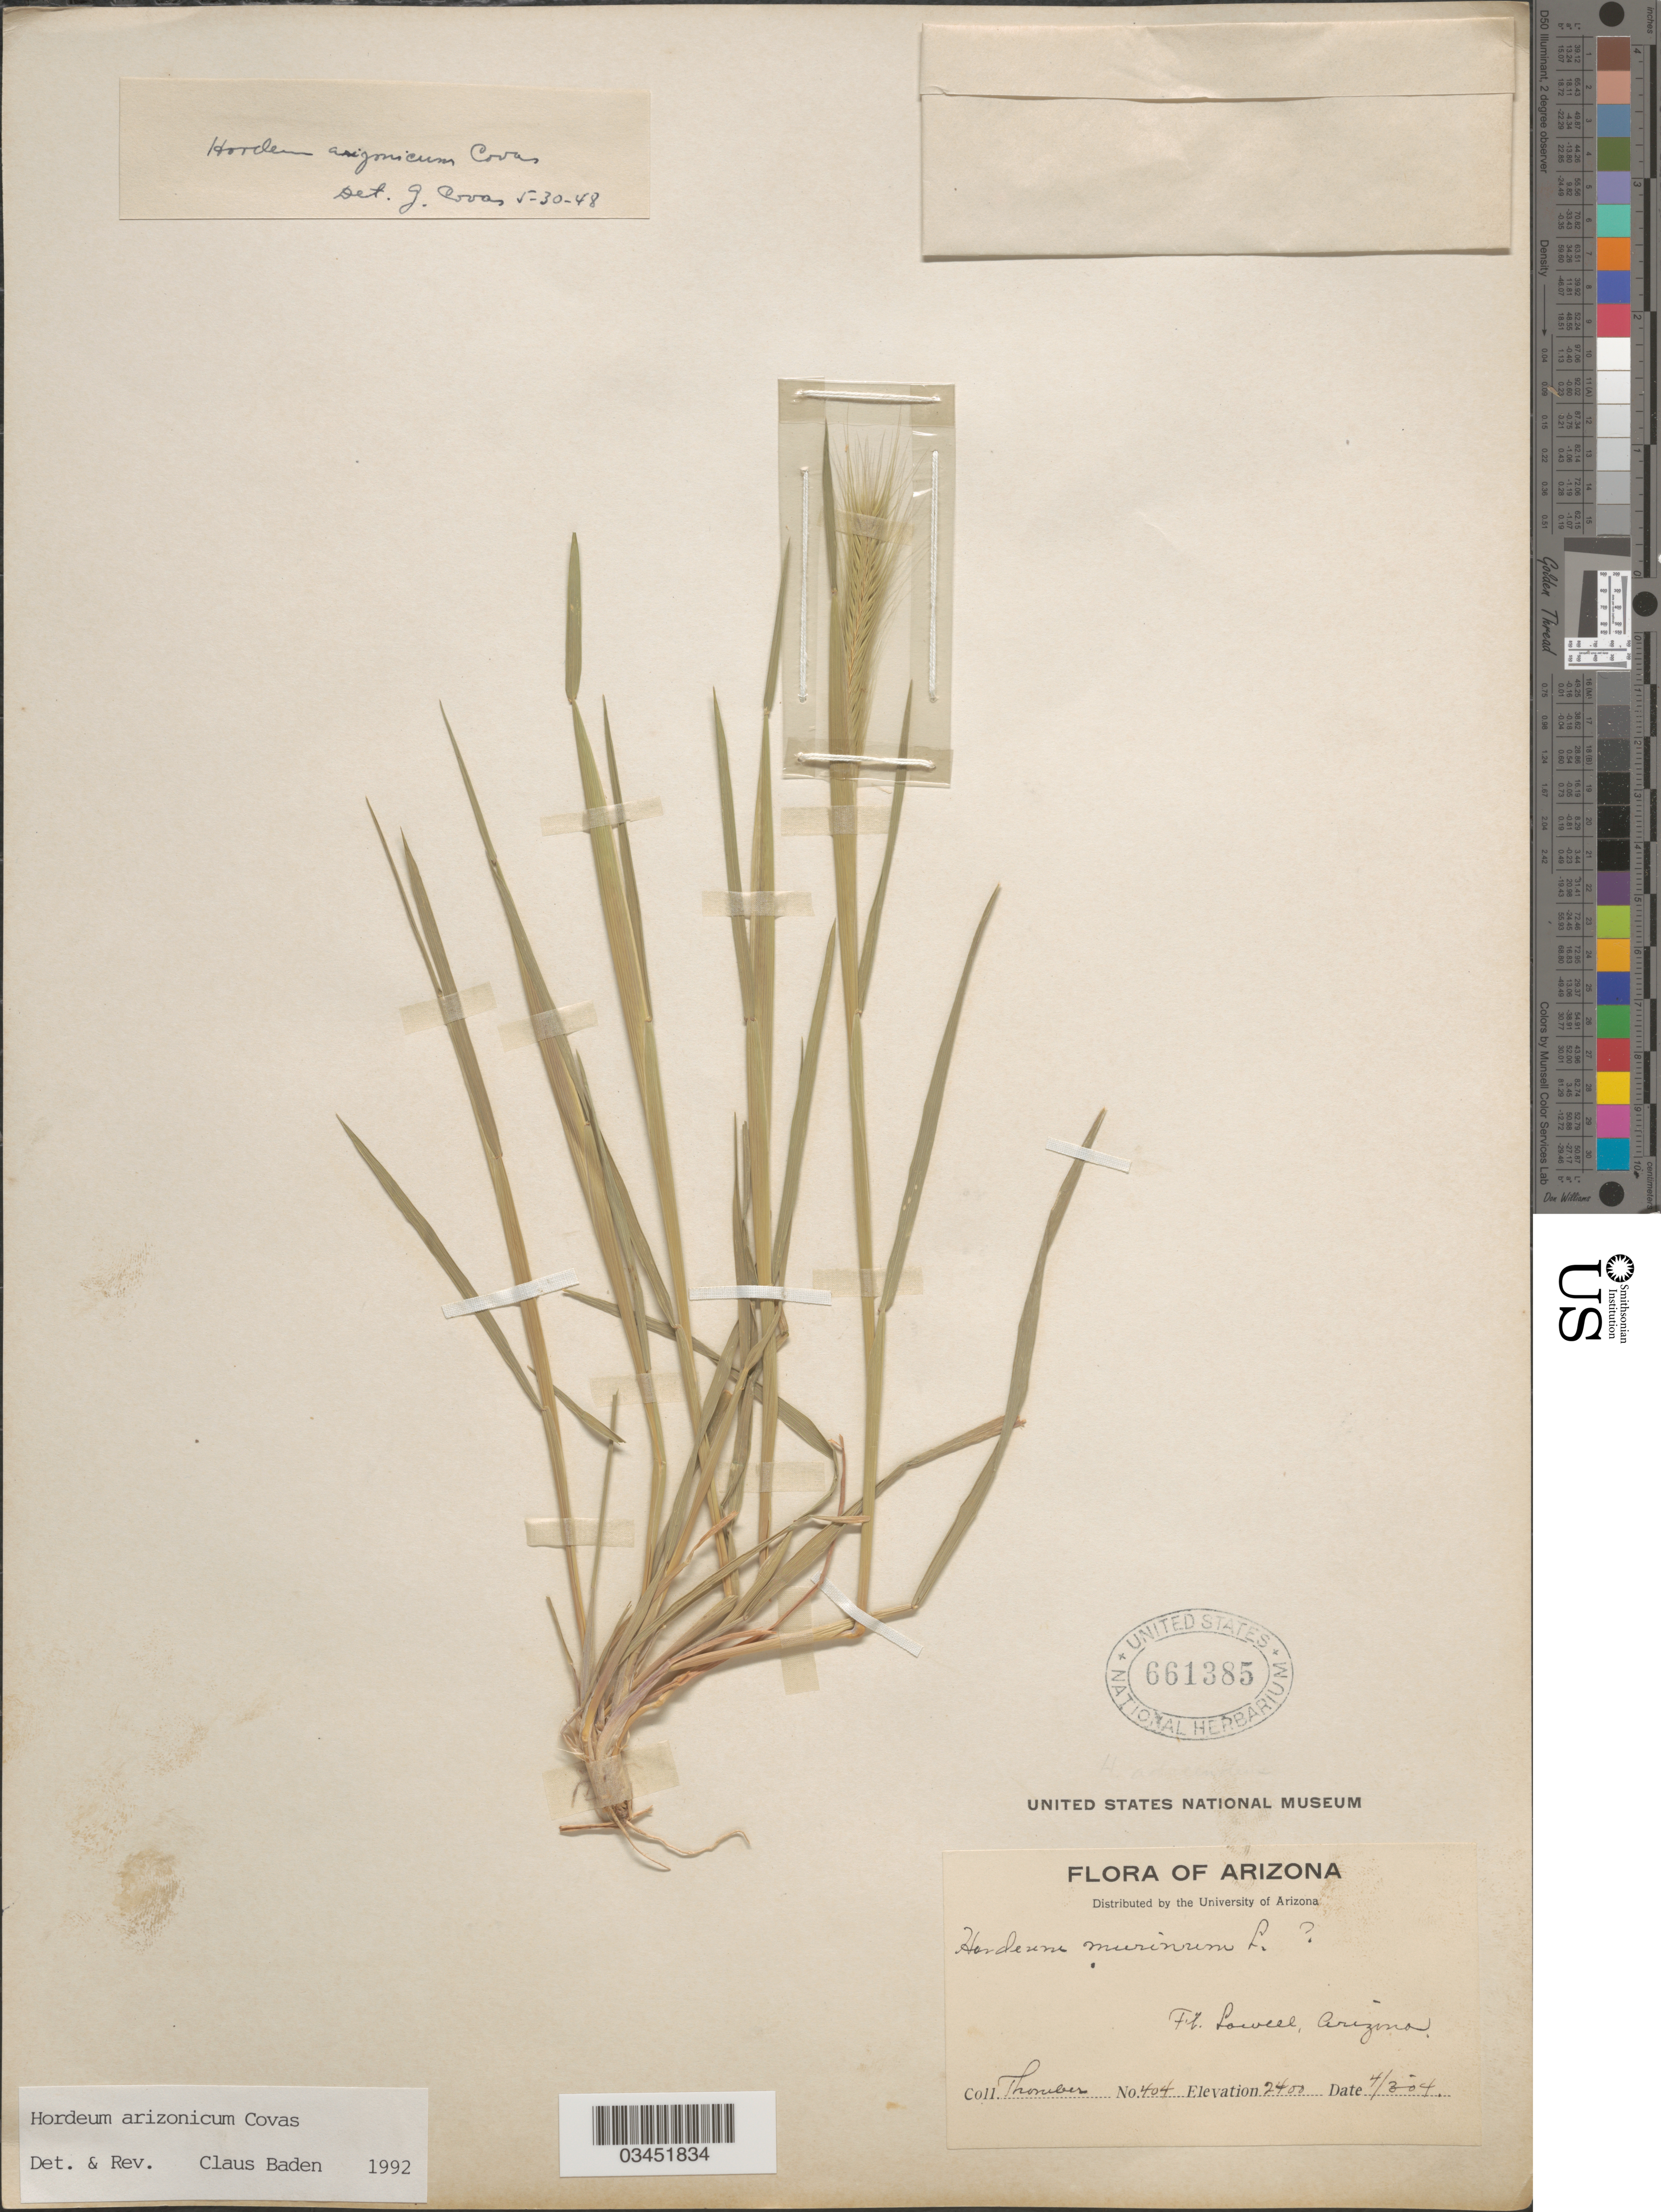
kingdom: Plantae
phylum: Tracheophyta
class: Liliopsida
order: Poales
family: Poaceae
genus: Hordeum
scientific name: Hordeum arizonicum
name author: Covas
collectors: -. Thomber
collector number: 404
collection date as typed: Transcribed d/m/y: 3/4/4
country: United States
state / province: Arizona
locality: Ft. Lowell.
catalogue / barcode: US 661385